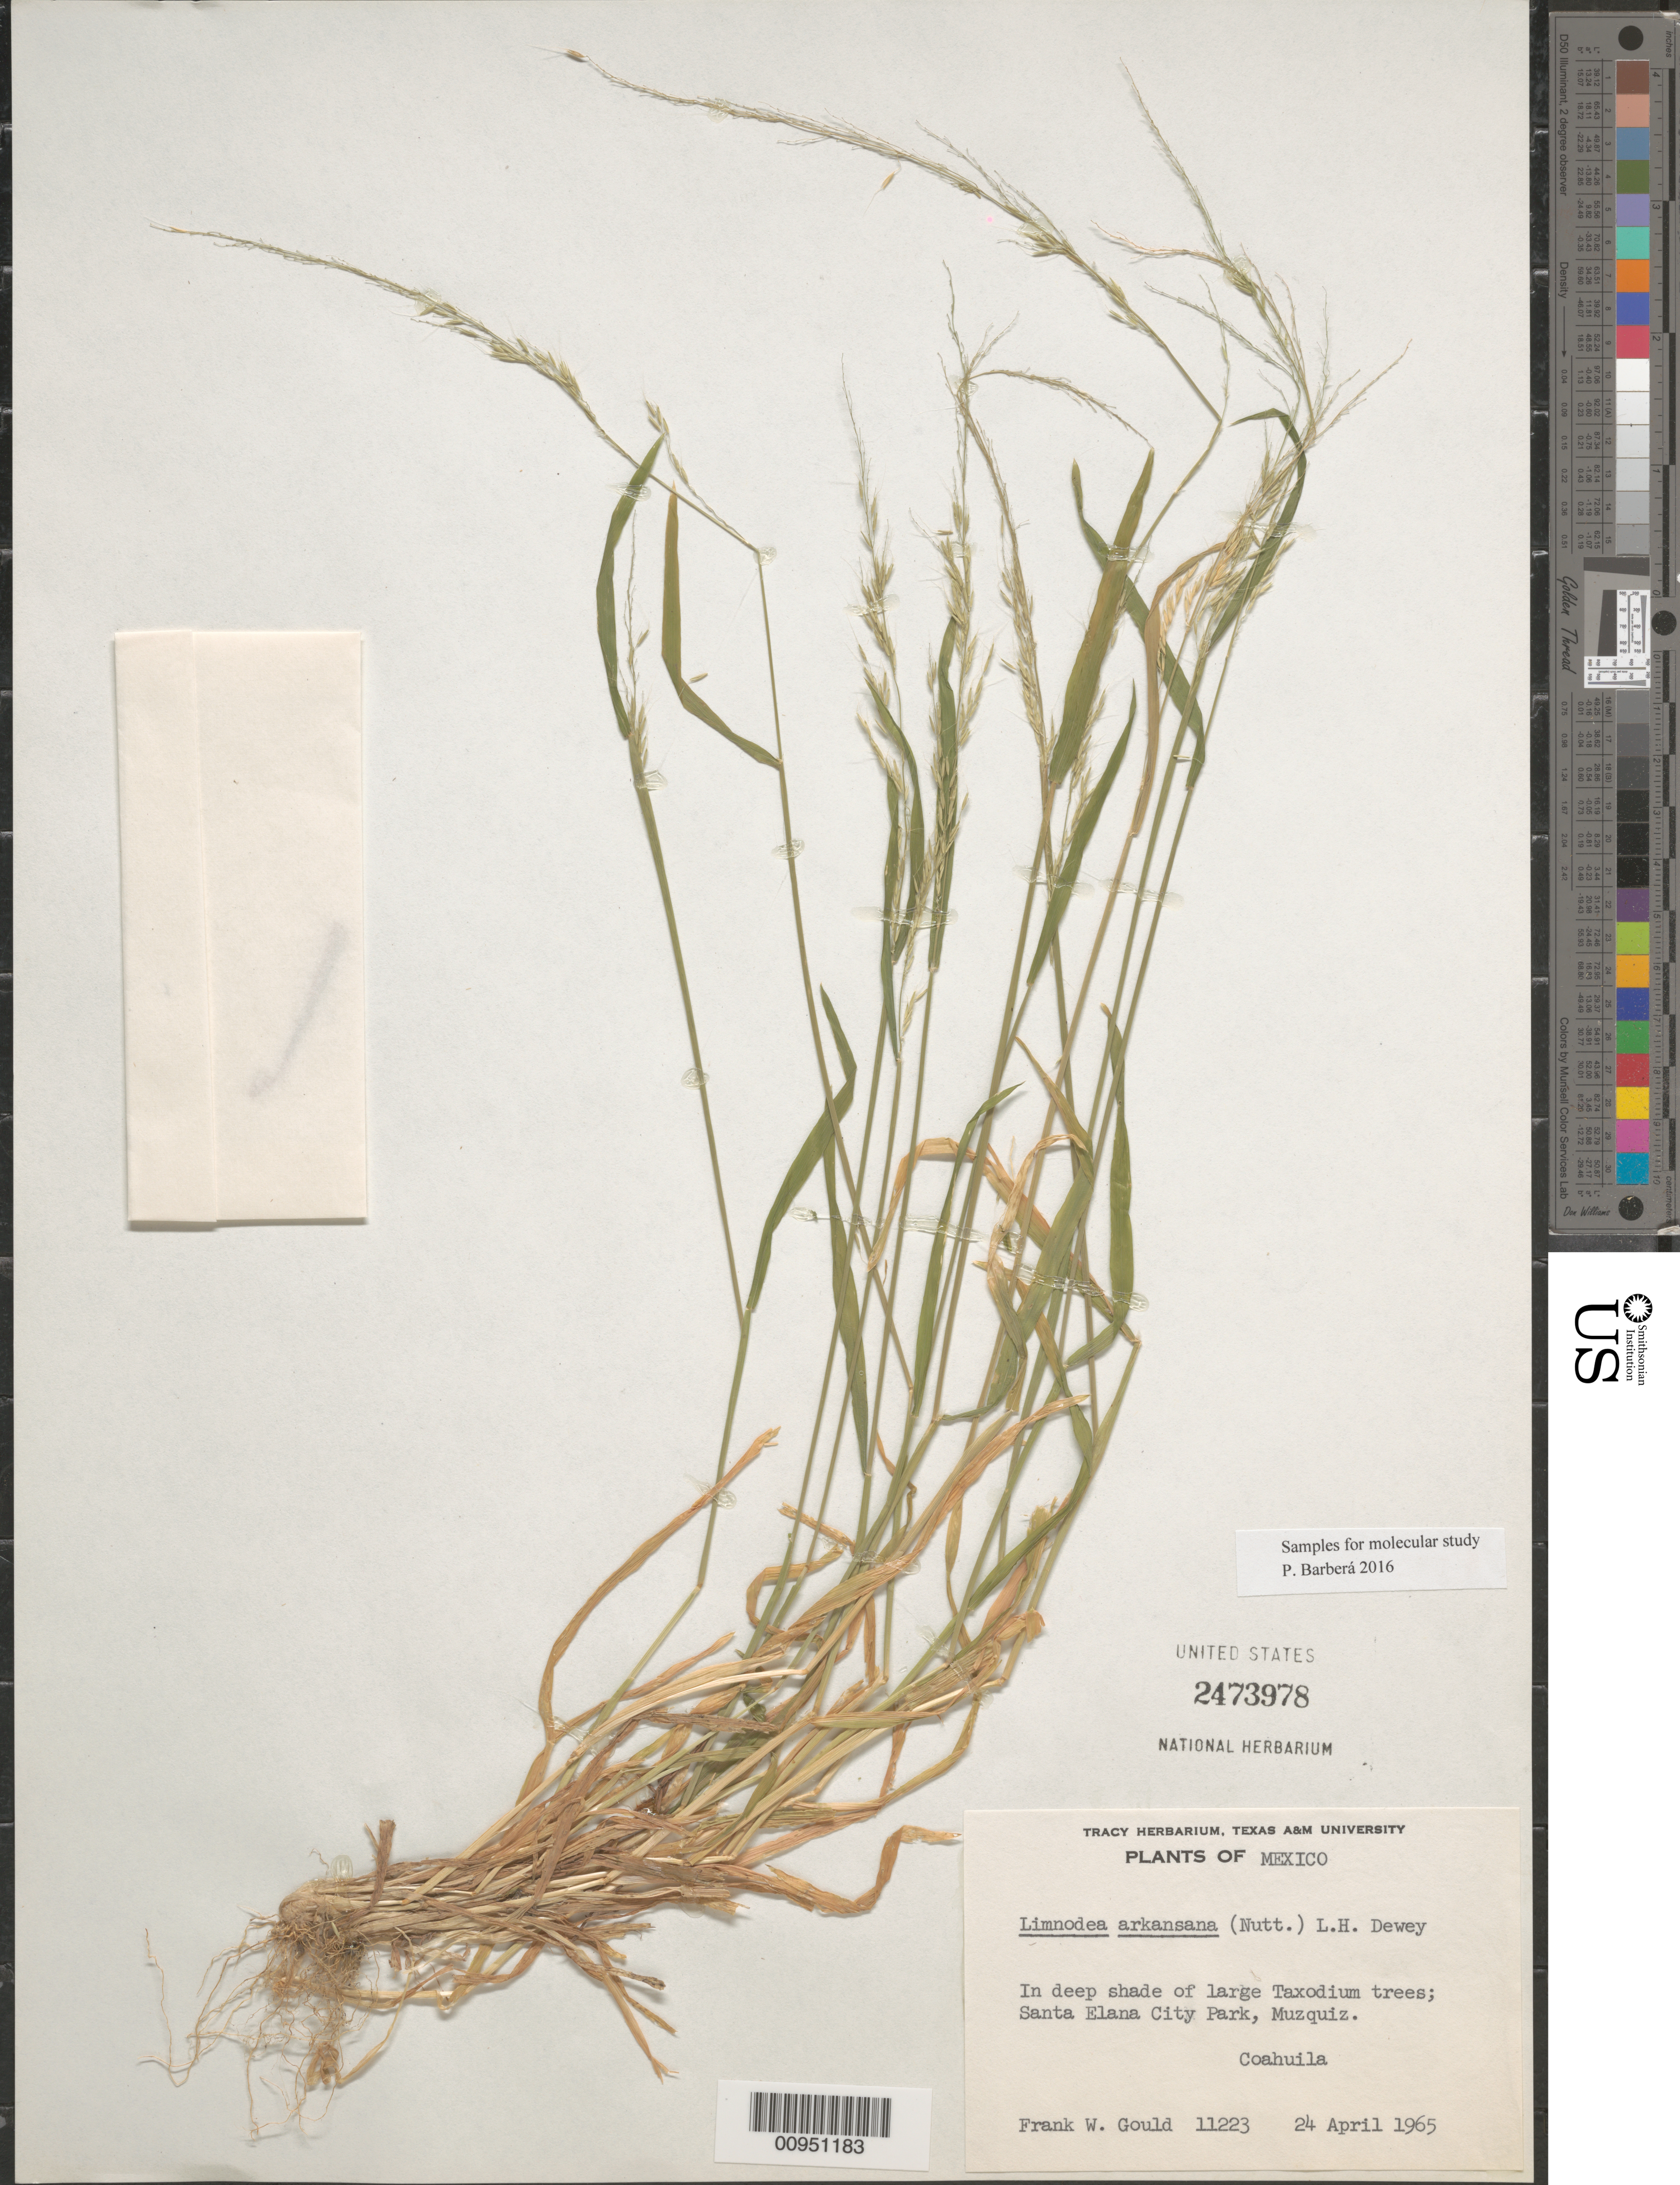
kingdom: Plantae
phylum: Tracheophyta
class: Liliopsida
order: Poales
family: Poaceae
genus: Limnodea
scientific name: Limnodea arkansana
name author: (Nutt.) L.H. Dewey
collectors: F. W. Gould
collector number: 11223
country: Mexico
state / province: Coahuila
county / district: Múzquiz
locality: Santa Elana City Park, Muzquiz.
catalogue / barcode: US 2473978